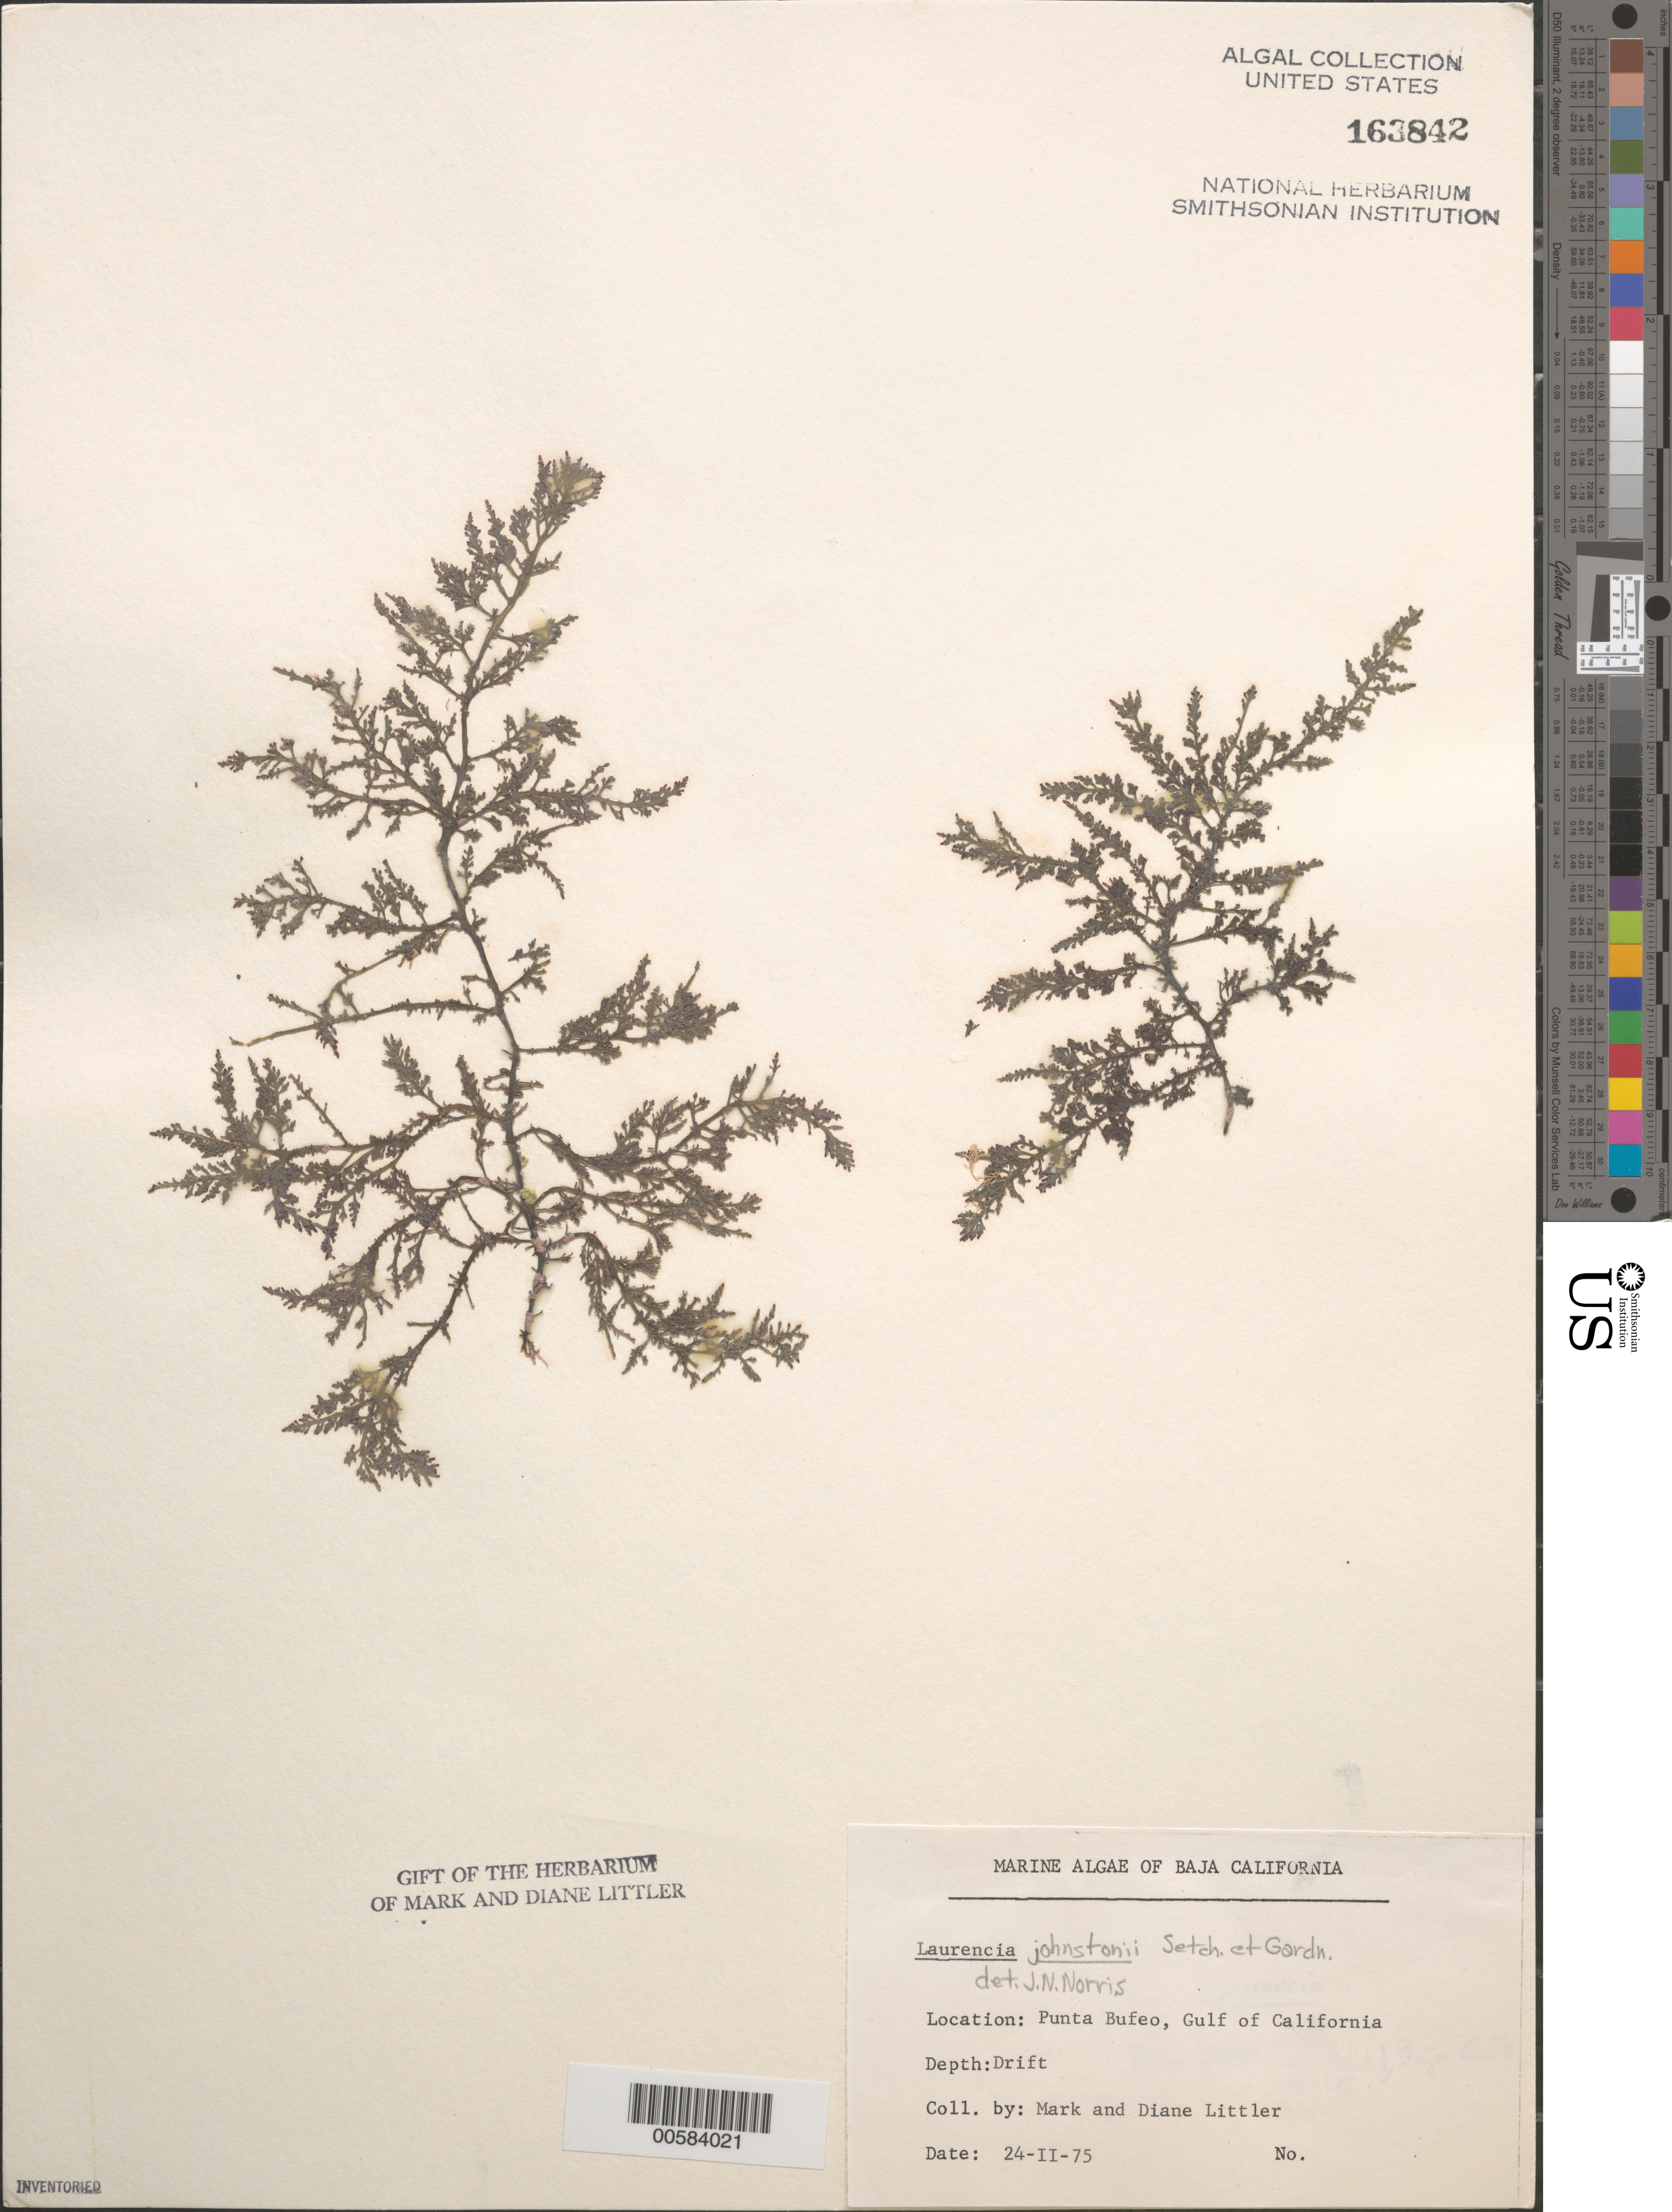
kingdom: Plantae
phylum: Rhodophyta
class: Florideophyceae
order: Ceramiales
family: Rhodomelaceae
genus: Laurencia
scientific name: Laurencia johnstonii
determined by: Norris, James N.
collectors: M. M. Littler & D. S. Littler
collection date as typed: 24 Feb 1975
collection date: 1975-02-24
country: Mexico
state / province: Baja California Norte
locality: Punta Bufeo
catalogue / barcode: US 163842